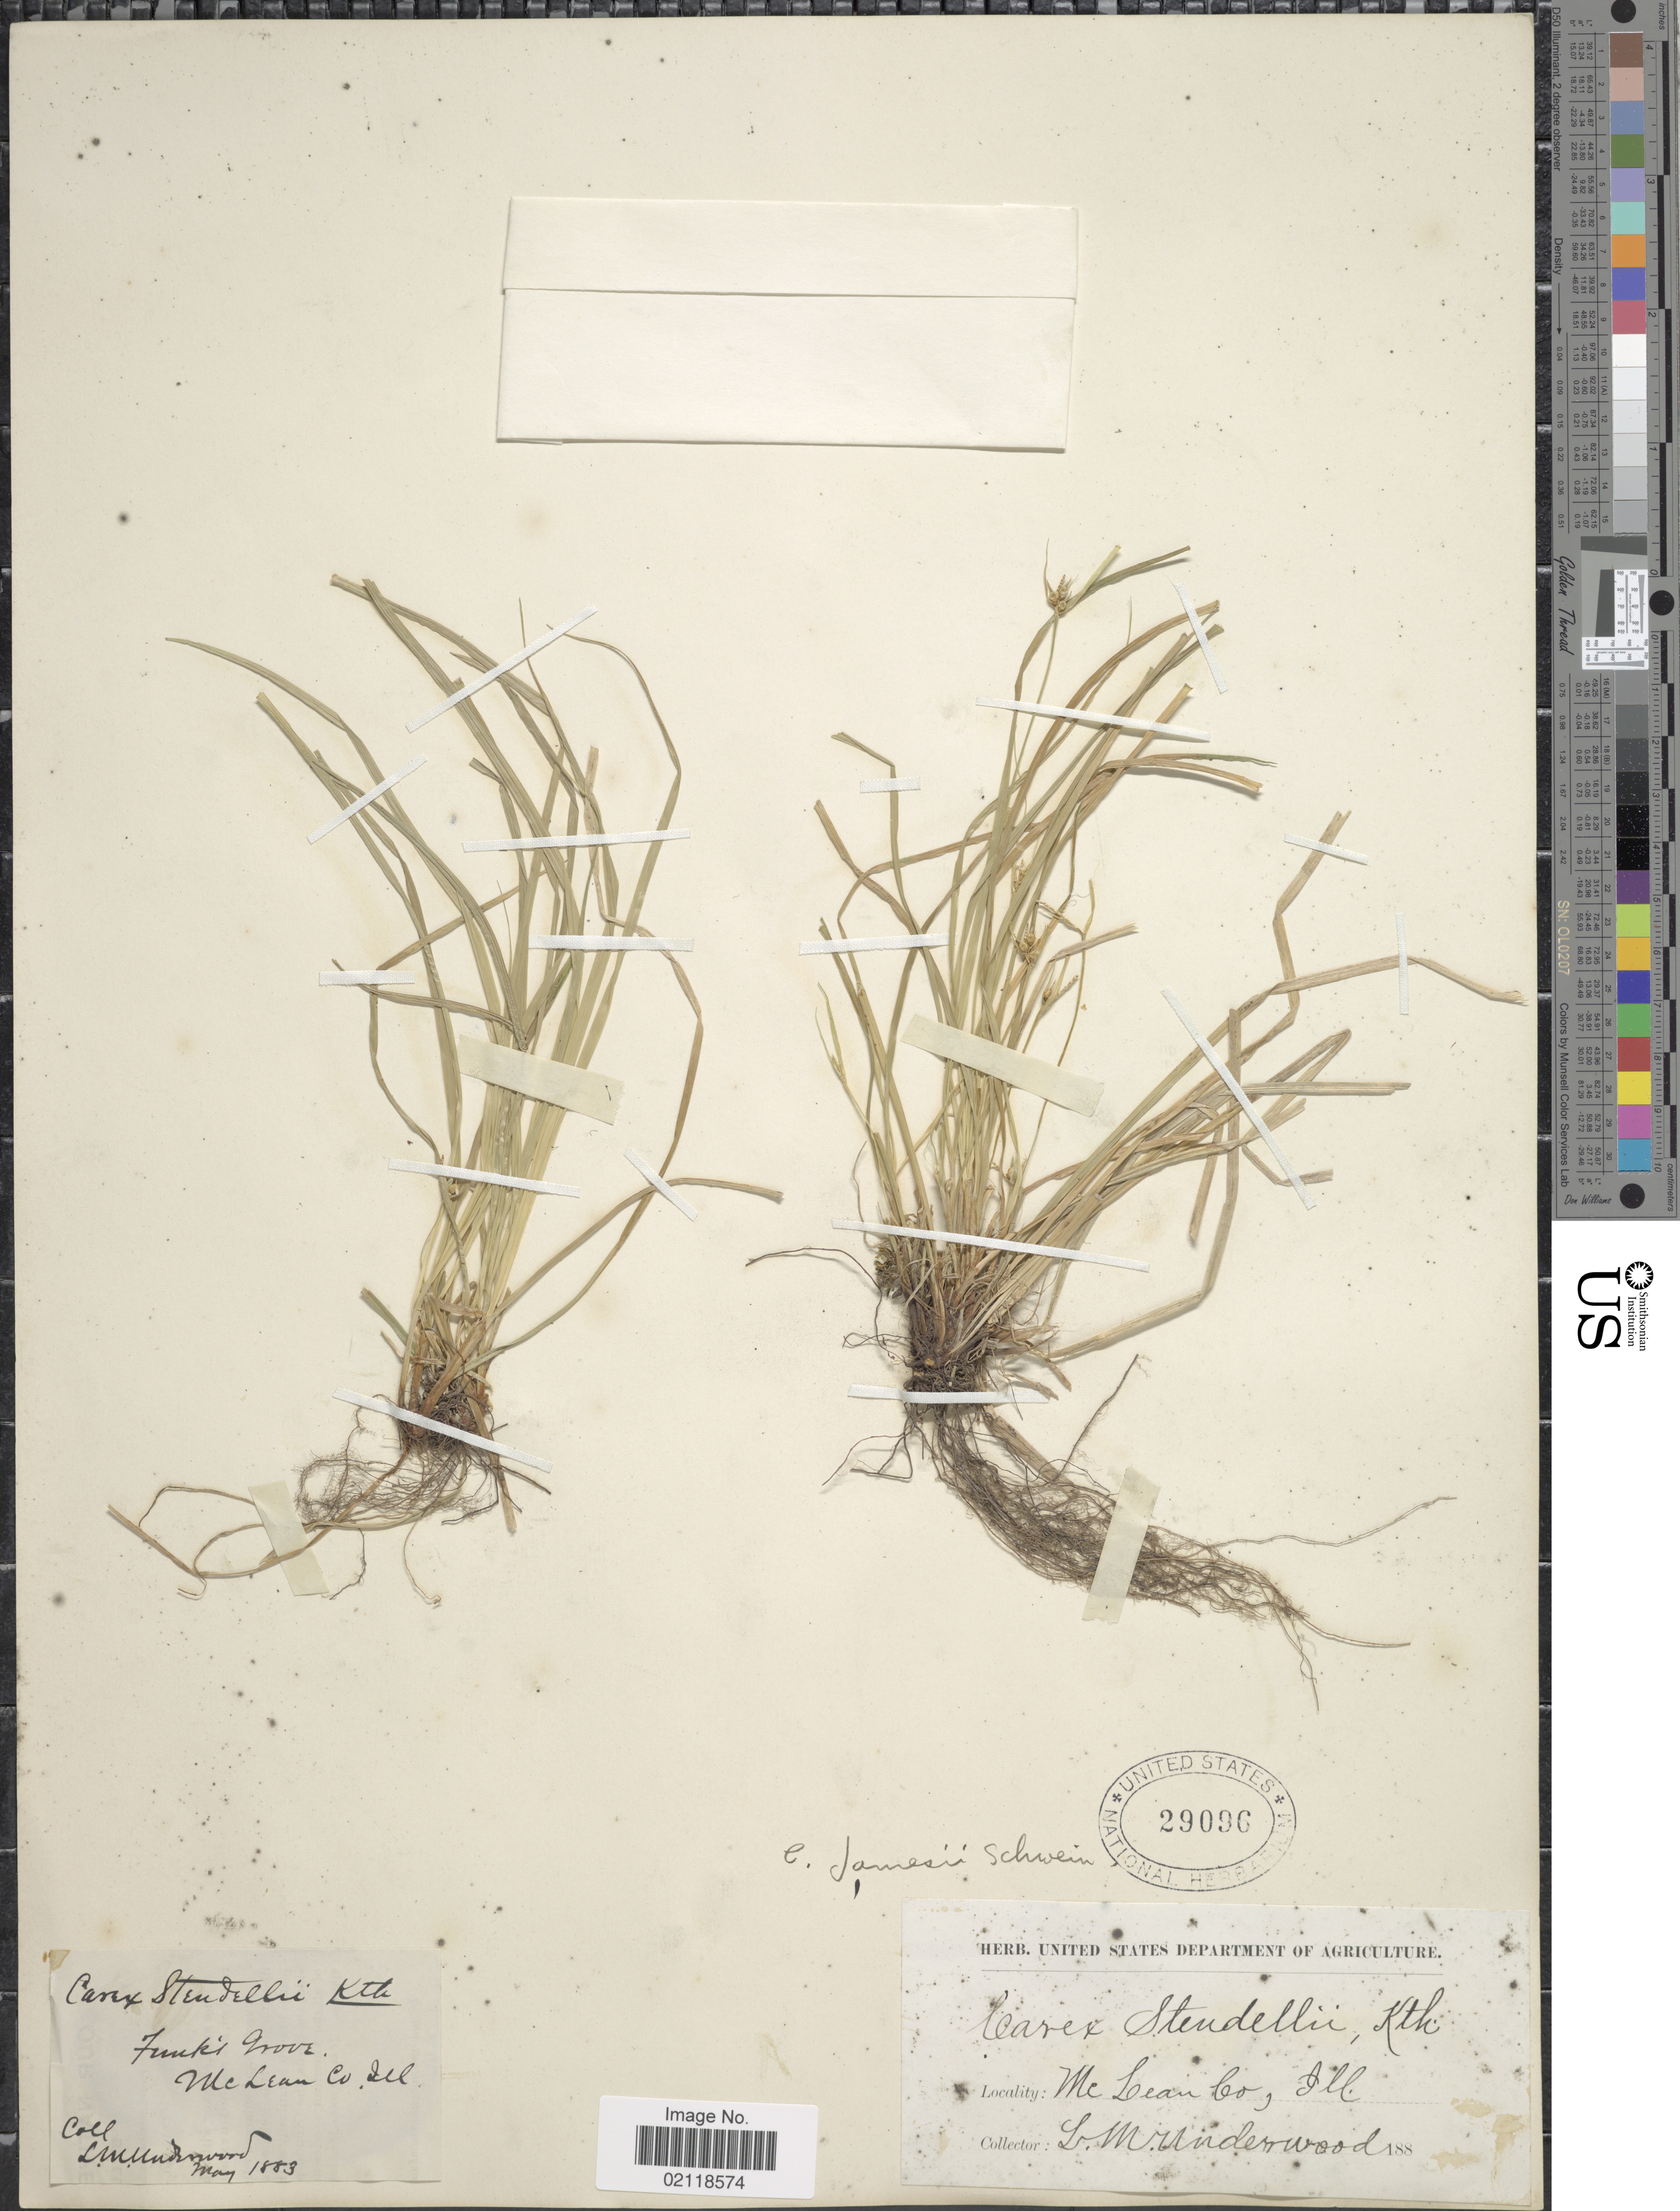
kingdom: Plantae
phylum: Tracheophyta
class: Liliopsida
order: Poales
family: Cyperaceae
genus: Carex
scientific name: Carex jamesii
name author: Schwein.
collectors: L. M. Underwood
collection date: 1883-05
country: United States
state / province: Illinois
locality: Mc Lean Co., Funk's Grove.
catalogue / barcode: US 29096